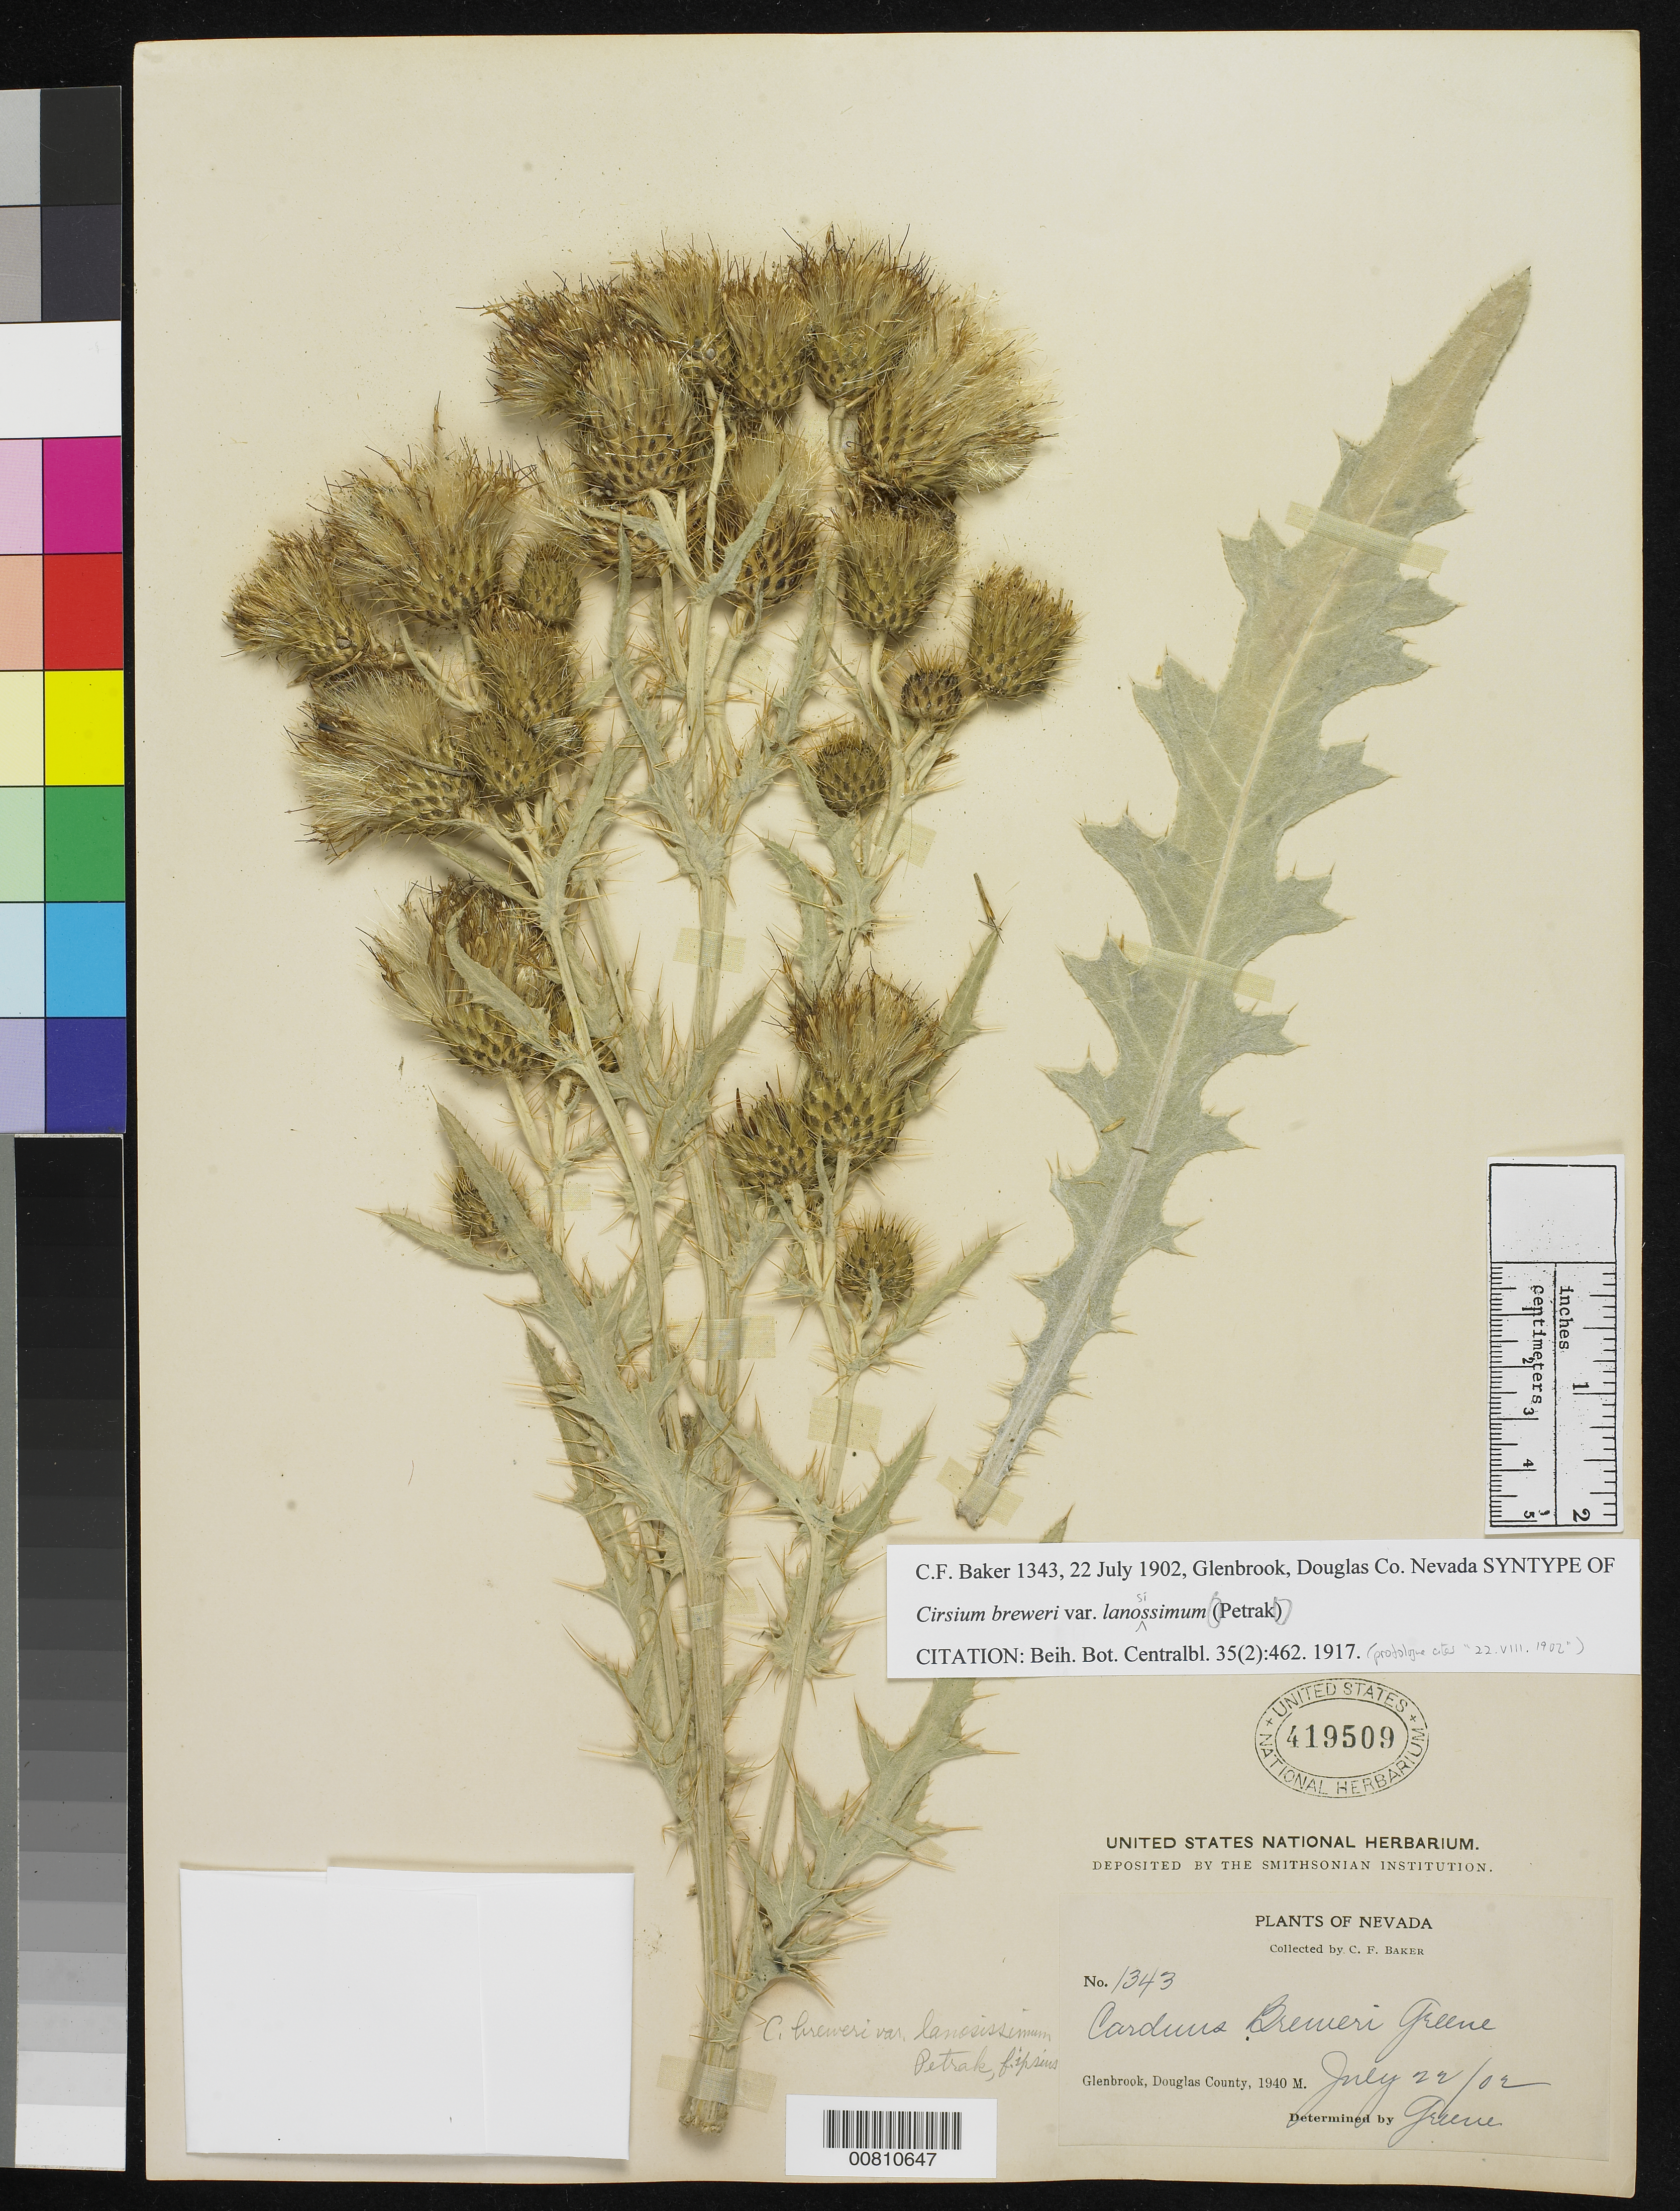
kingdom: Plantae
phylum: Tracheophyta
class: Magnoliopsida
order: Asterales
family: Asteraceae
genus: Cirsium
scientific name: Cirsium breweri var. lanosissimum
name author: Petr.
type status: Possible Isosyntype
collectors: C. F. Baker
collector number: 1343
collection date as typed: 22 Jul 1902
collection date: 1902-07-22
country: United States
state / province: Nevada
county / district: Douglas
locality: Glenbrook [protologue, "Gleenbrook"], Douglas County.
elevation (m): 1940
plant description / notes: Protologue cites date as "22.VIII.1902" (possibly in error) whereas this specimen is annotated "July 22/02" (all other label data match).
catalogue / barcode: US 419509